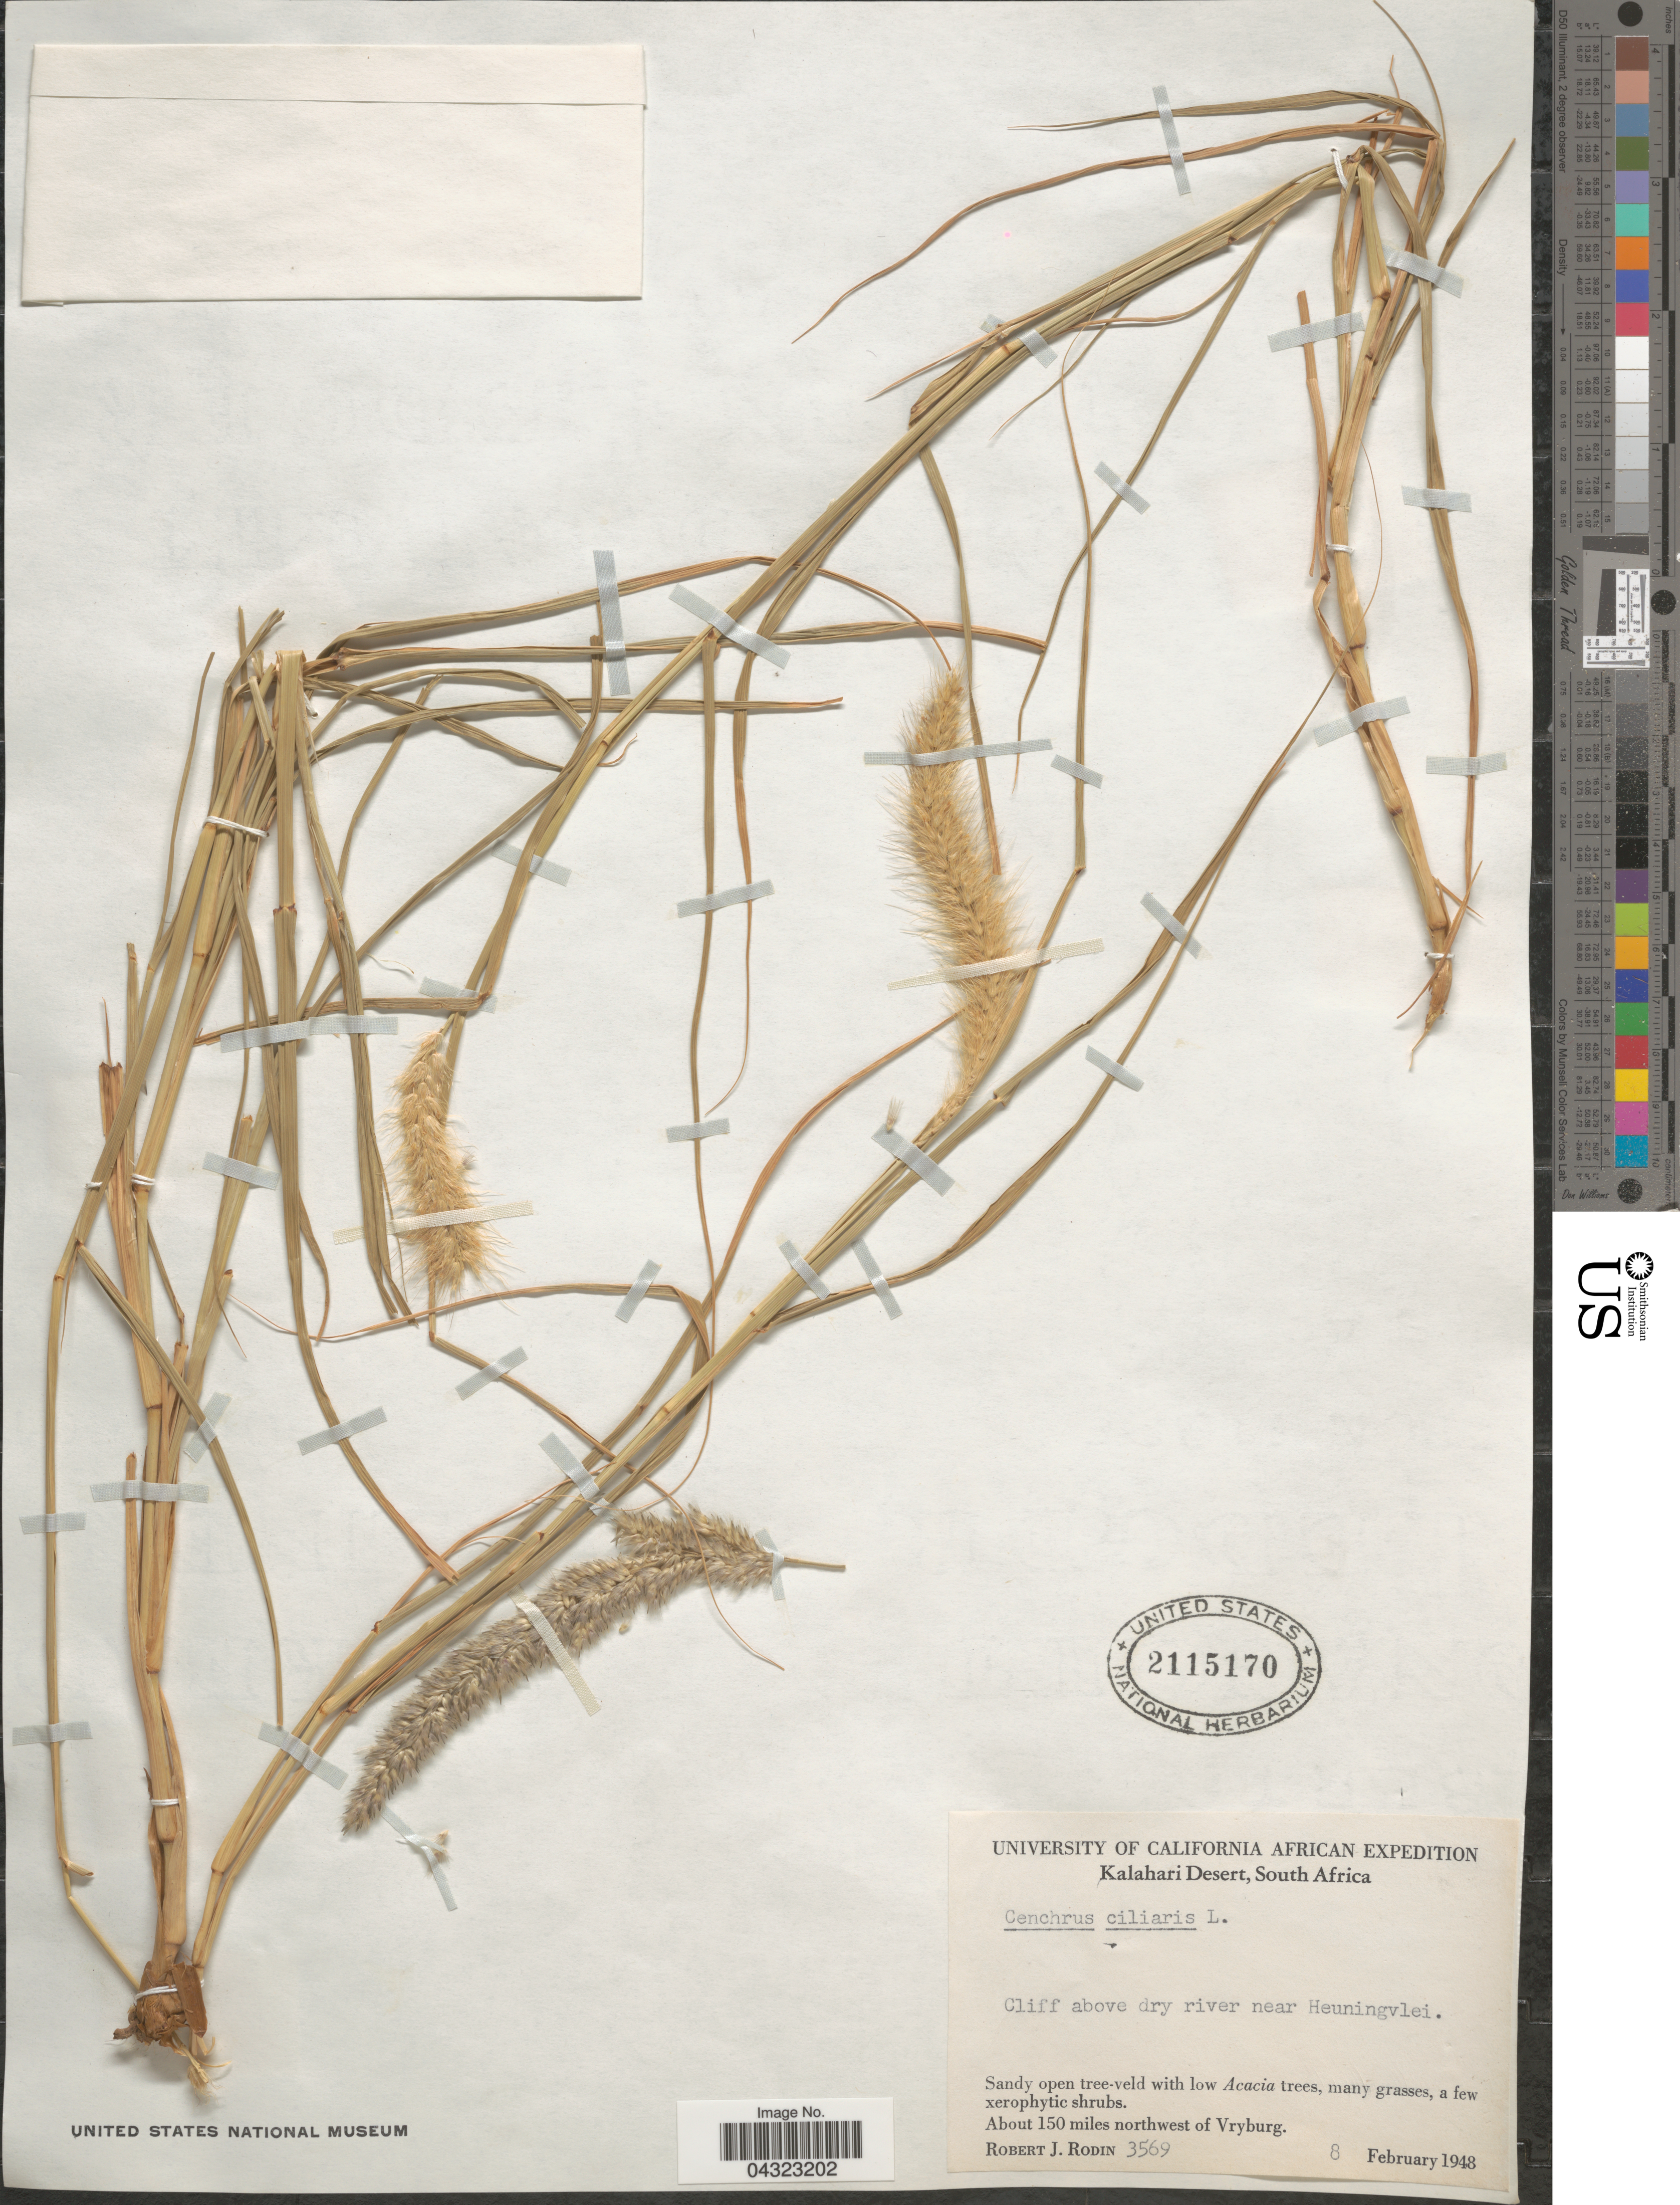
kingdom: Plantae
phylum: Tracheophyta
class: Liliopsida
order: Poales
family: Poaceae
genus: Cenchrus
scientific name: Cenchrus ciliaris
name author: L.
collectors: R. J. Rodin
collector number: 3569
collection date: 1948-02-08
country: South Africa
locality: University of California African Expedition. Kalahari Desert. Cliff above dry river near Heuningvlei. Sandy open tree-veld. About 150 miles northwest of Vryburg.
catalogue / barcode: US 2115170